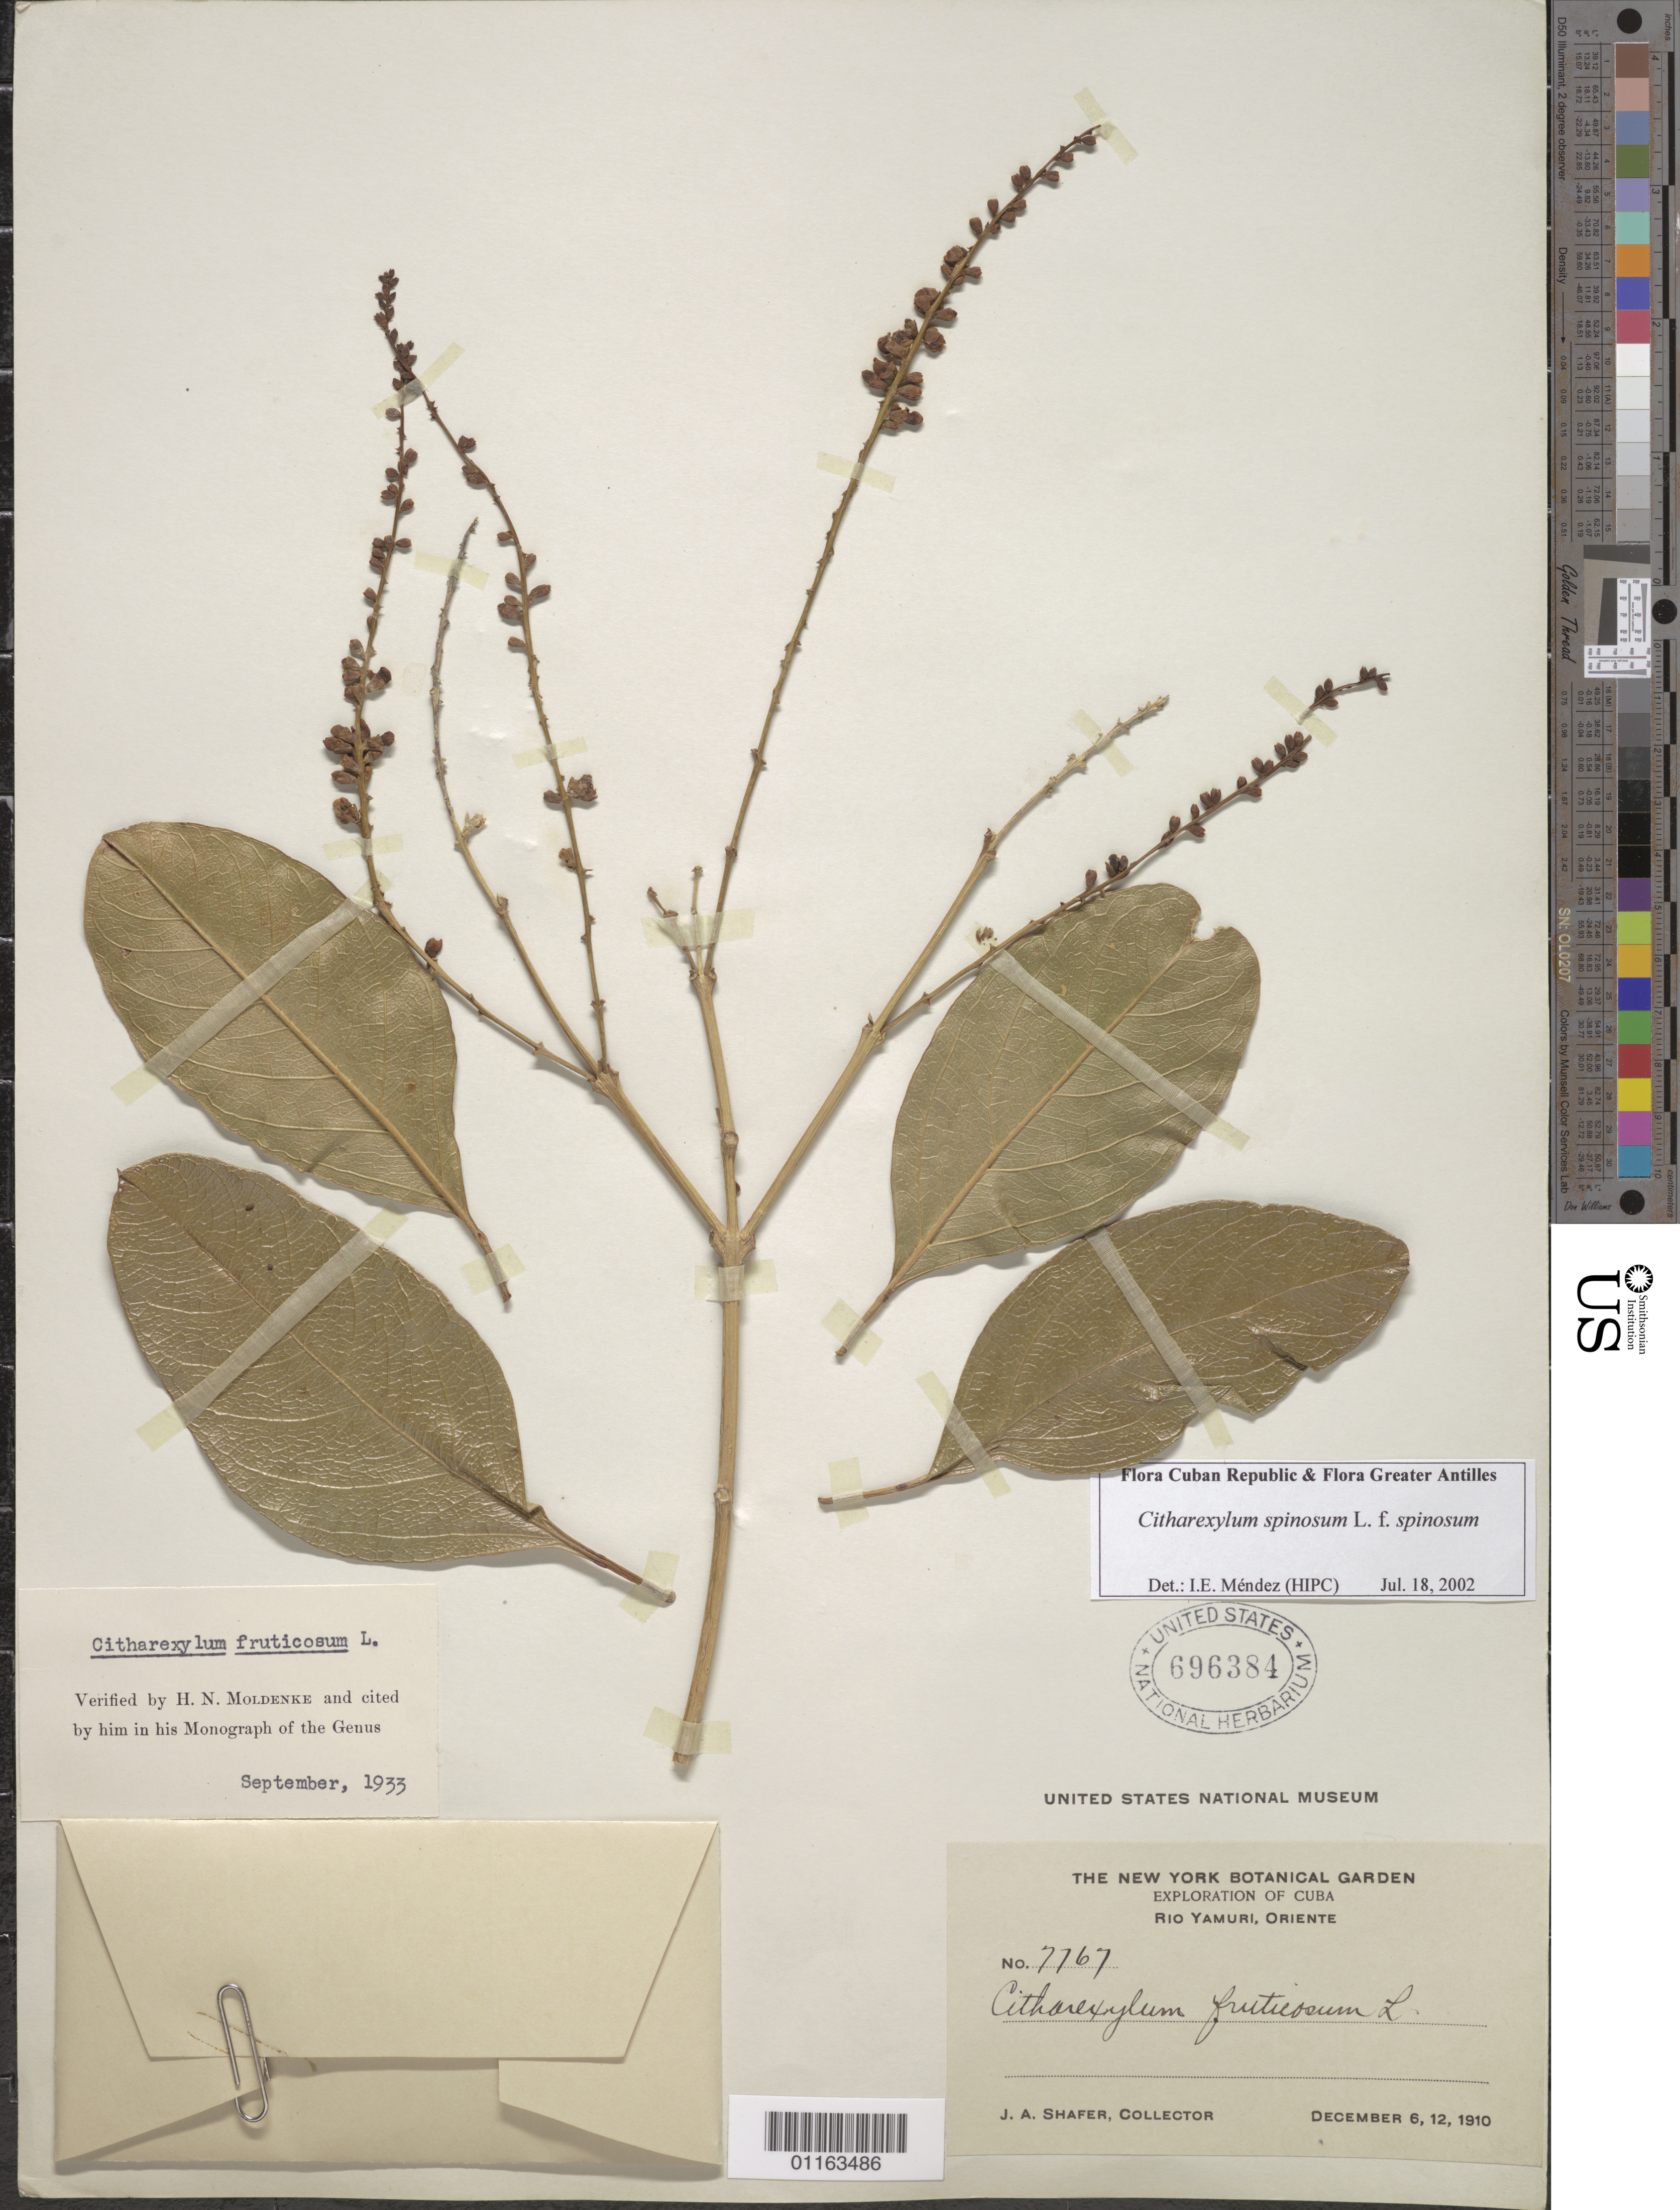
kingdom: Plantae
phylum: Tracheophyta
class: Magnoliopsida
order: Lamiales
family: Verbenaceae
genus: Citharexylum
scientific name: Citharexylum spinosum f. spinosum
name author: L.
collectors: J. A. Shafer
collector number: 7767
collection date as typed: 06 Dec 1910 and 12 Dec 1910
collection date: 1910-12-06,1910-12-12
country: Cuba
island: Cuba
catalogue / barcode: US 696384